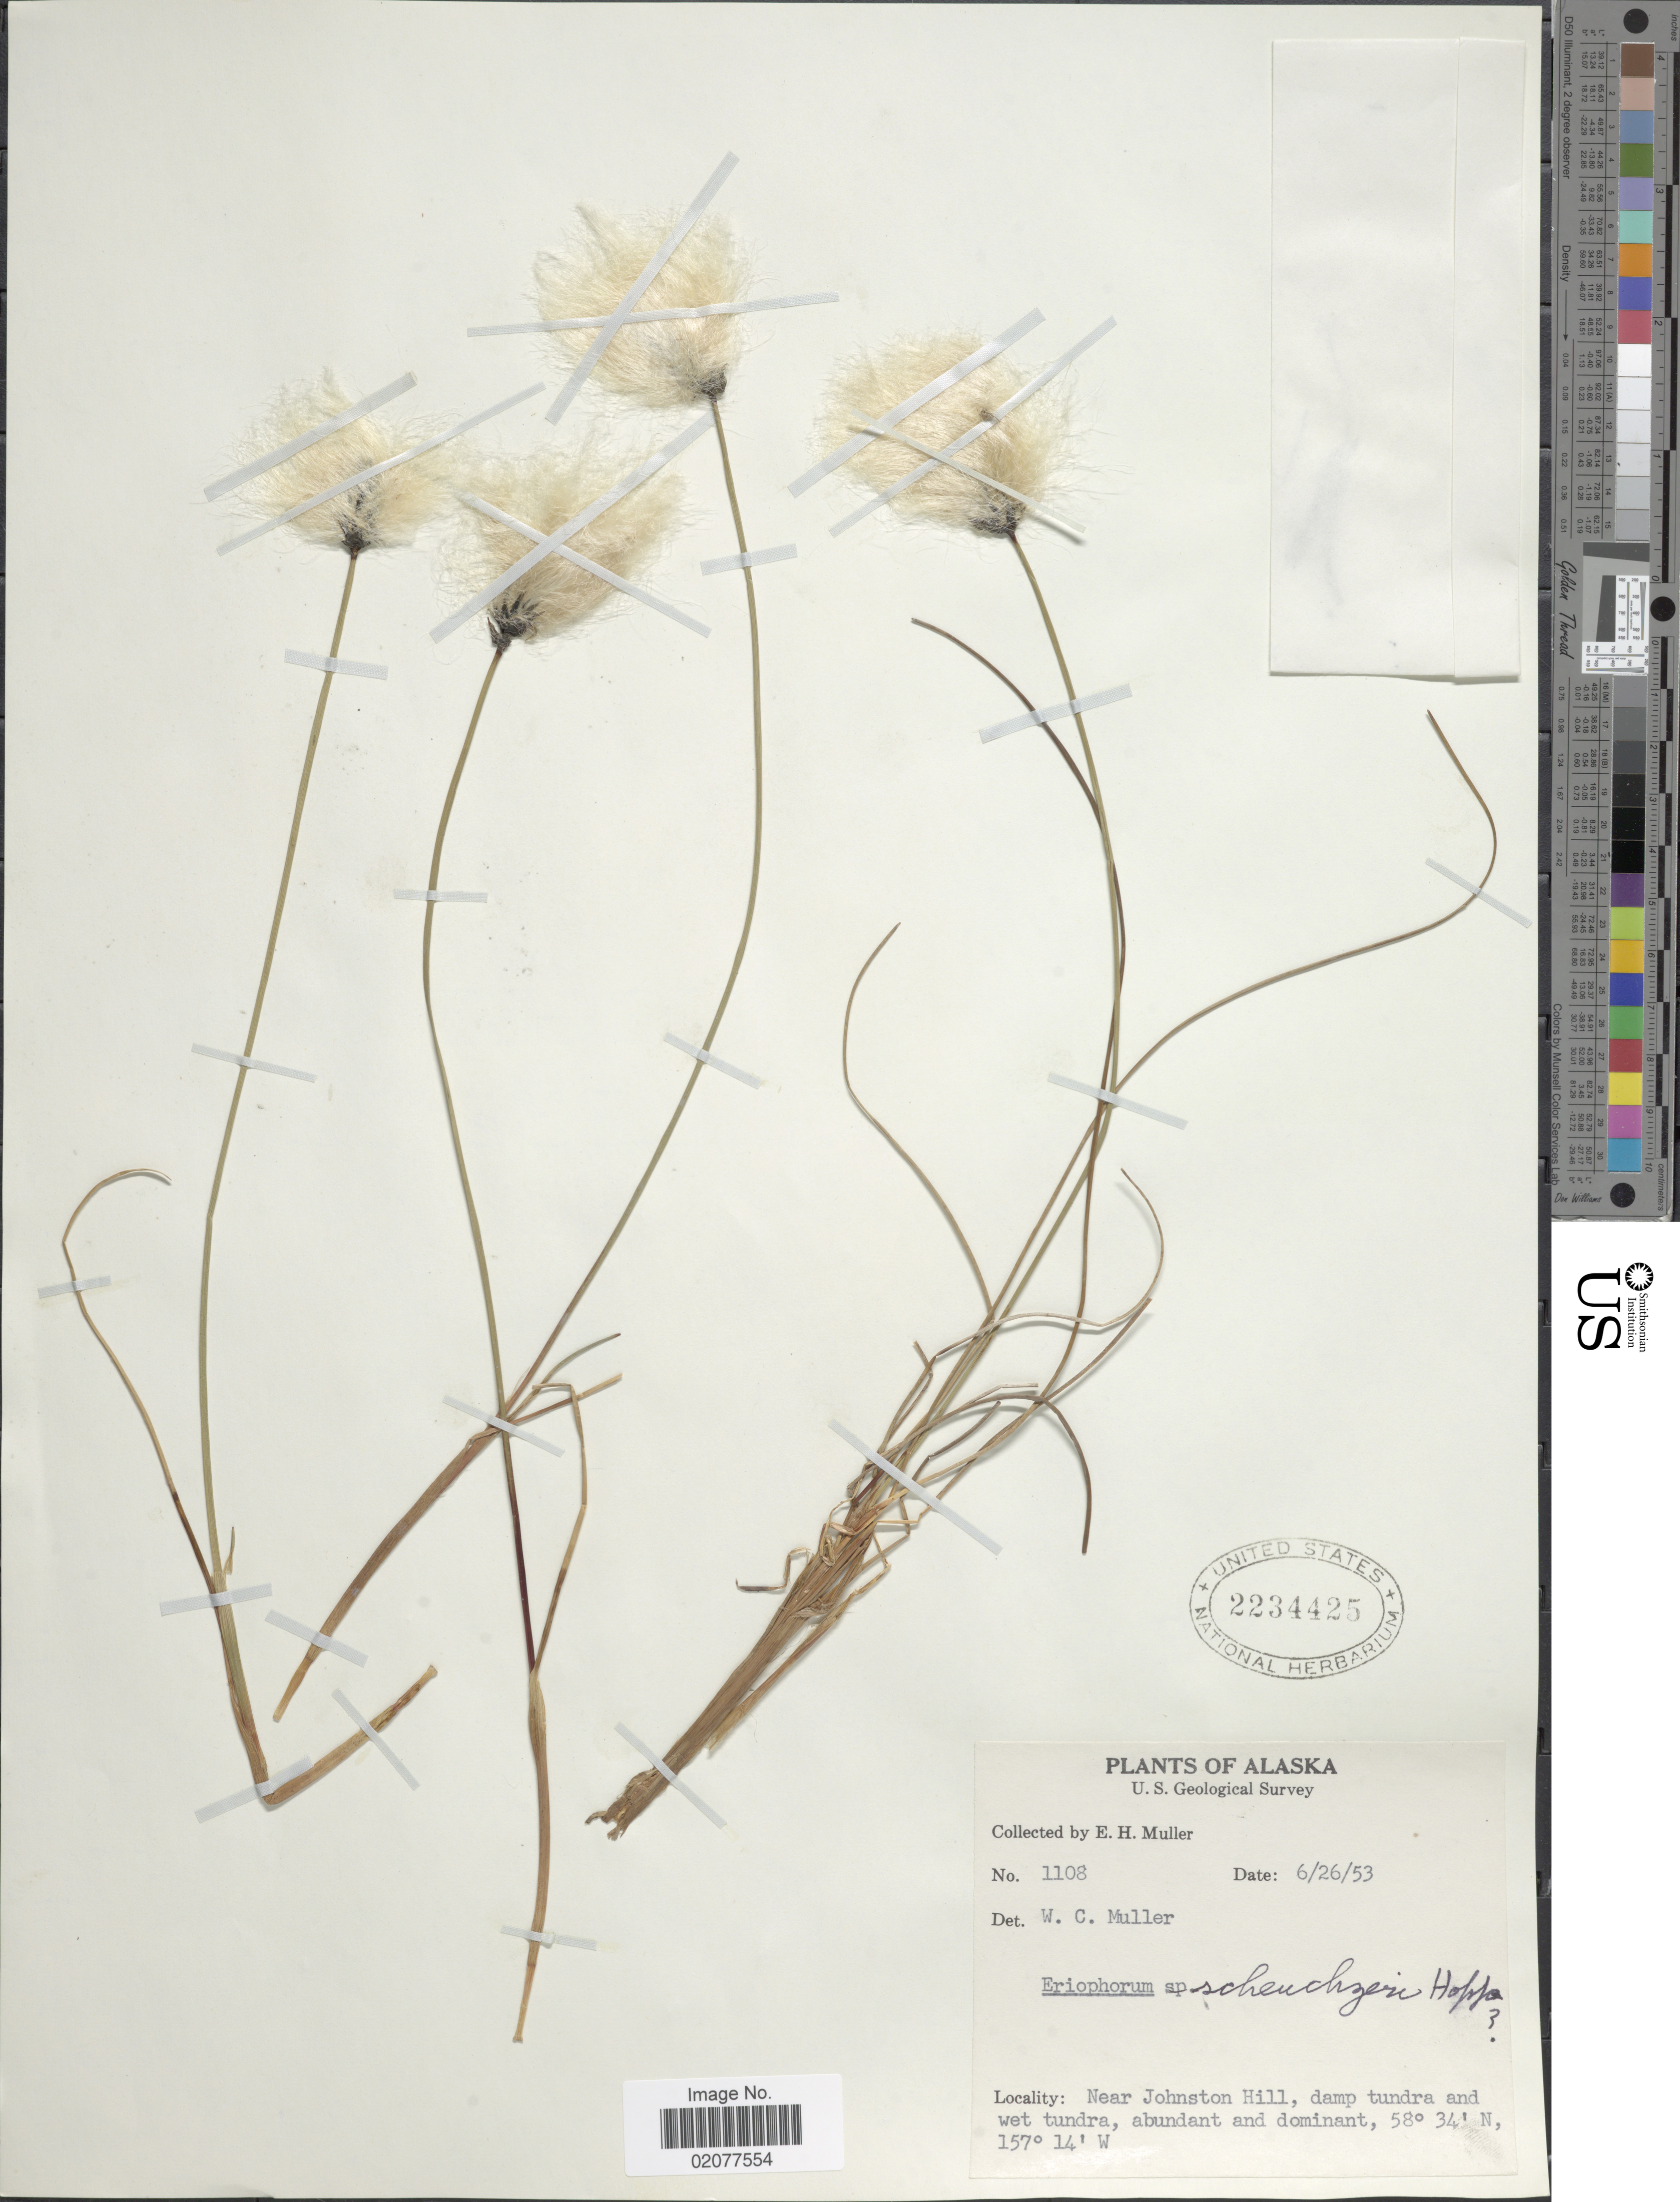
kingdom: Plantae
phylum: Tracheophyta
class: Liliopsida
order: Poales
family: Cyperaceae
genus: Eriophorum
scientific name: Eriophorum scheuchzeri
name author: Hoppe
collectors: E. H. Muller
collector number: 1108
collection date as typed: Transcribed d/m/y: 26/6/53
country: United States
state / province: Alaska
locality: Alaska. Near Johnston Hill, damp tundra and wet tundra, abundant and dominant.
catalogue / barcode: US 2234425